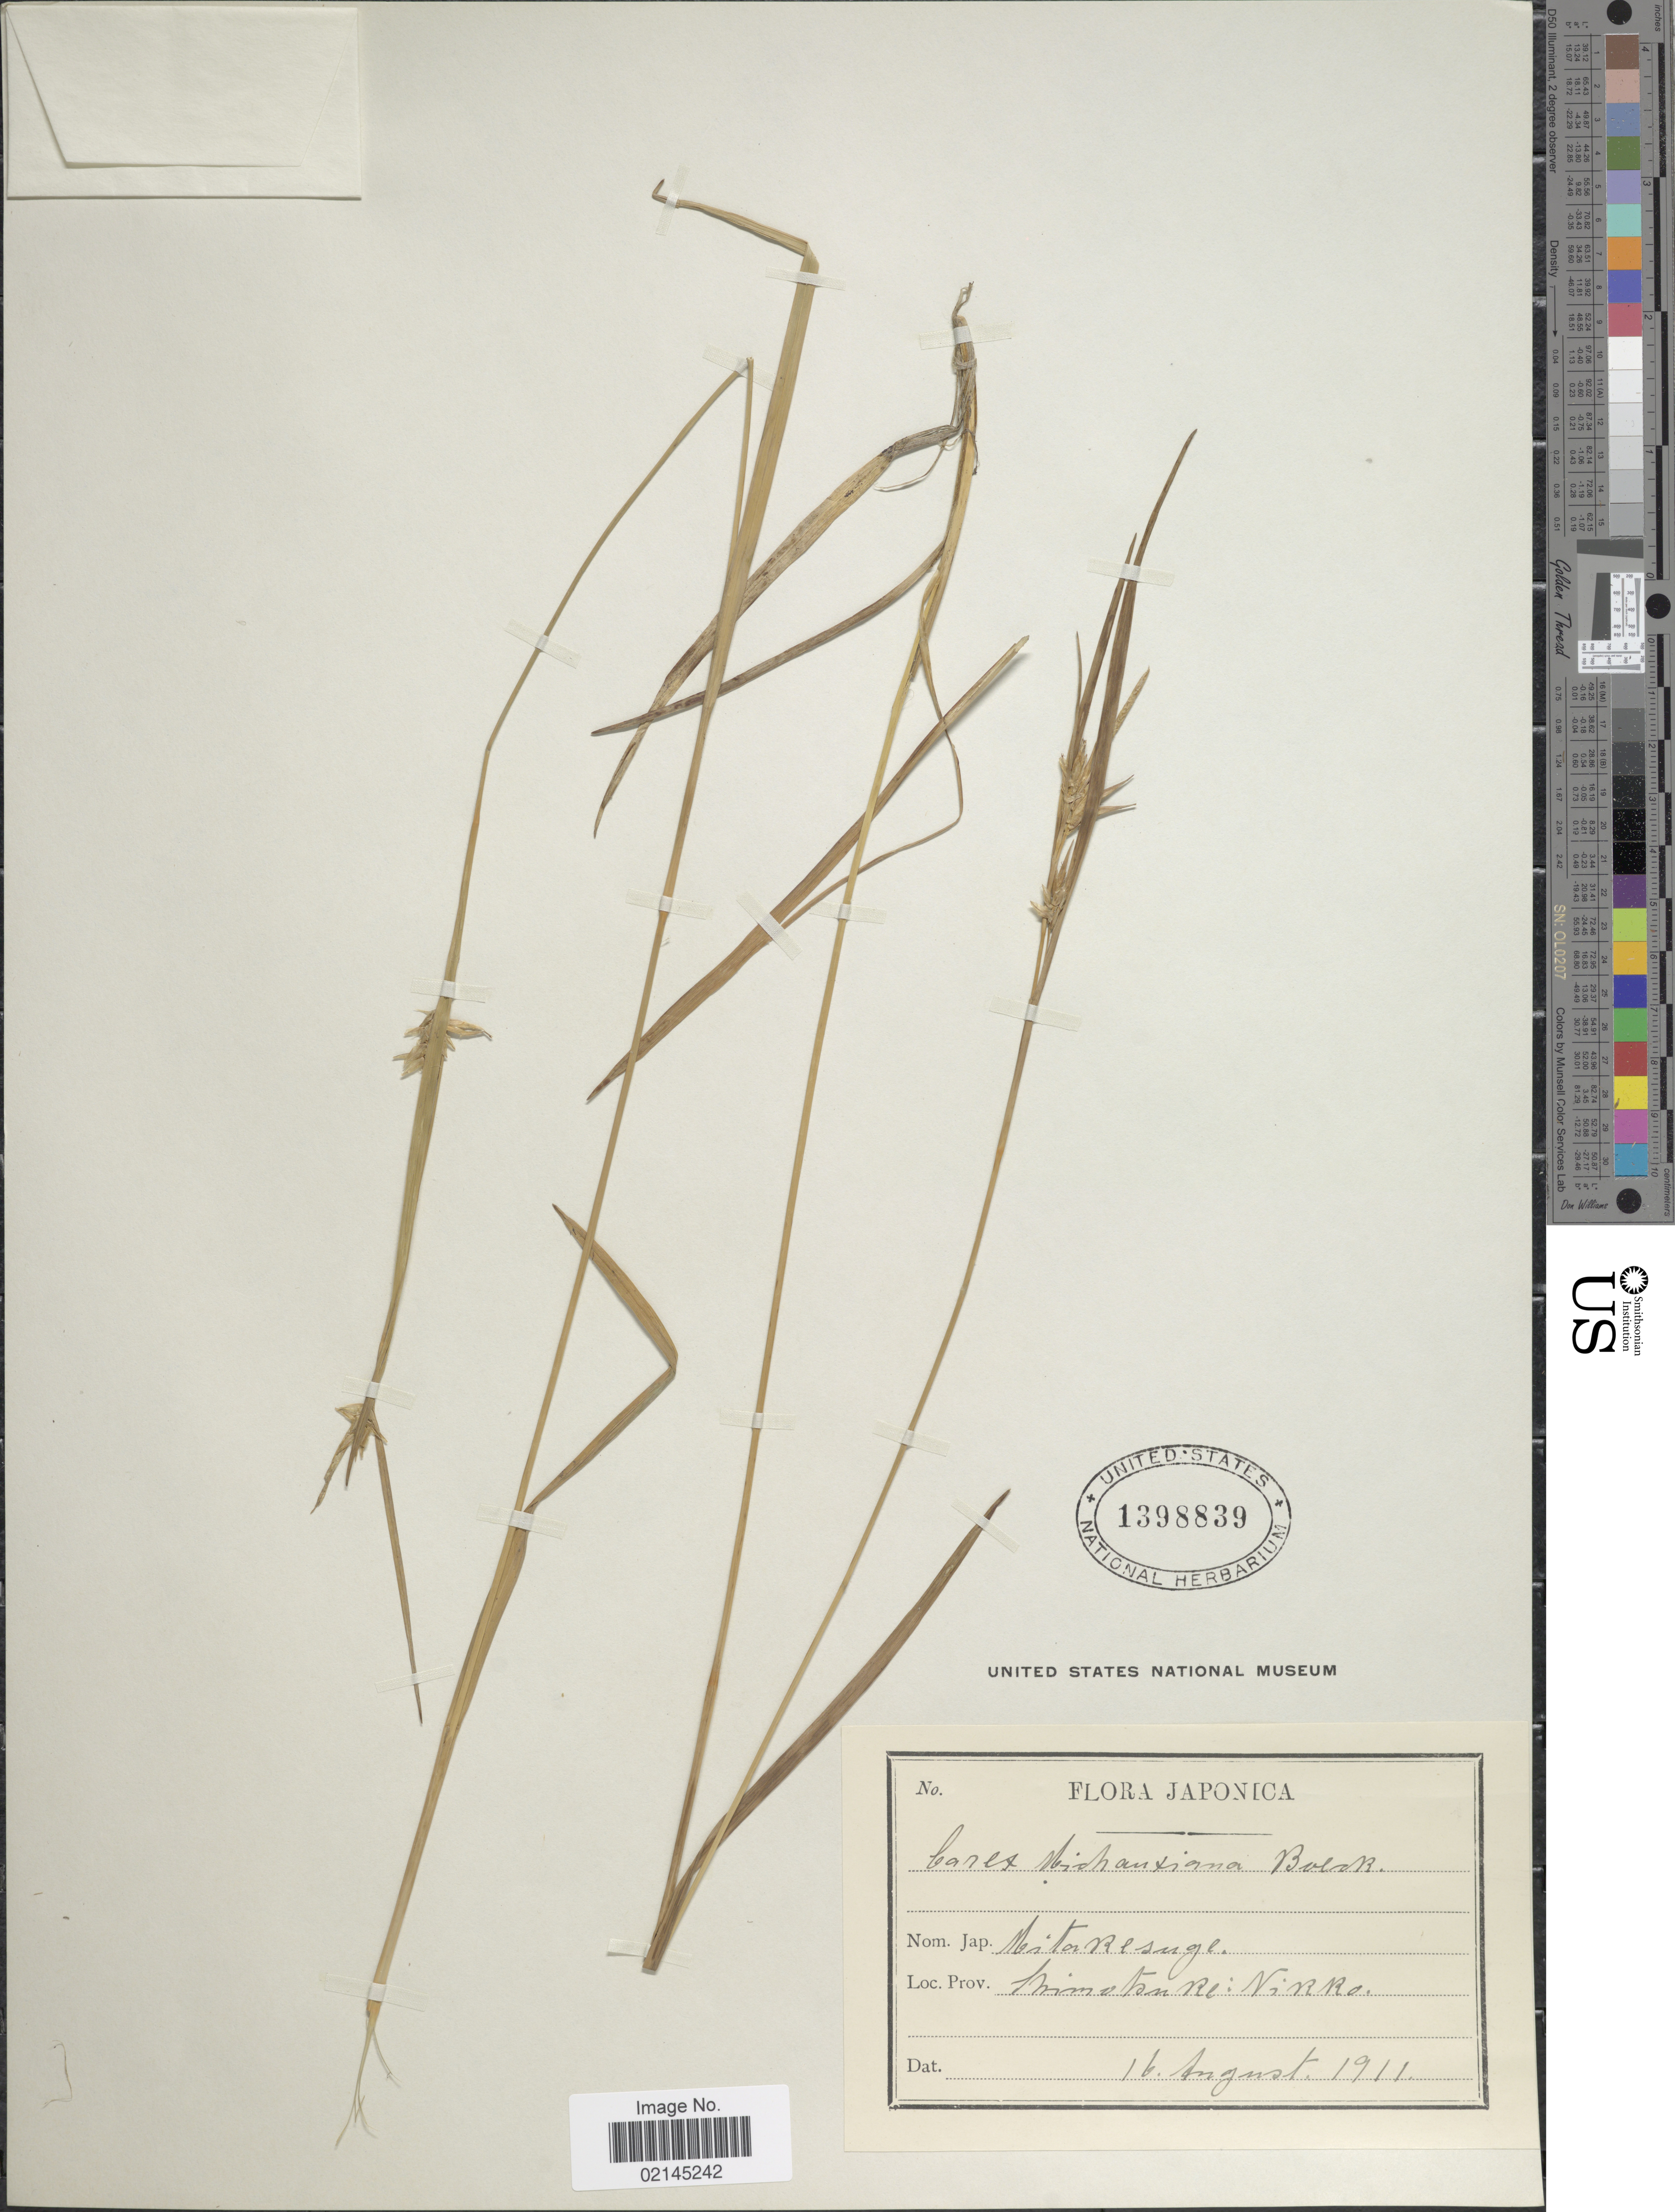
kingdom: Plantae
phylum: Tracheophyta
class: Liliopsida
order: Poales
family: Cyperaceae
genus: Carex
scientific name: Carex michauxiana subsp. asiatica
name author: Hultén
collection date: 1911-08-16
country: Japan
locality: Japonica. Shimotsuke: Nikko.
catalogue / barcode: US 1398839